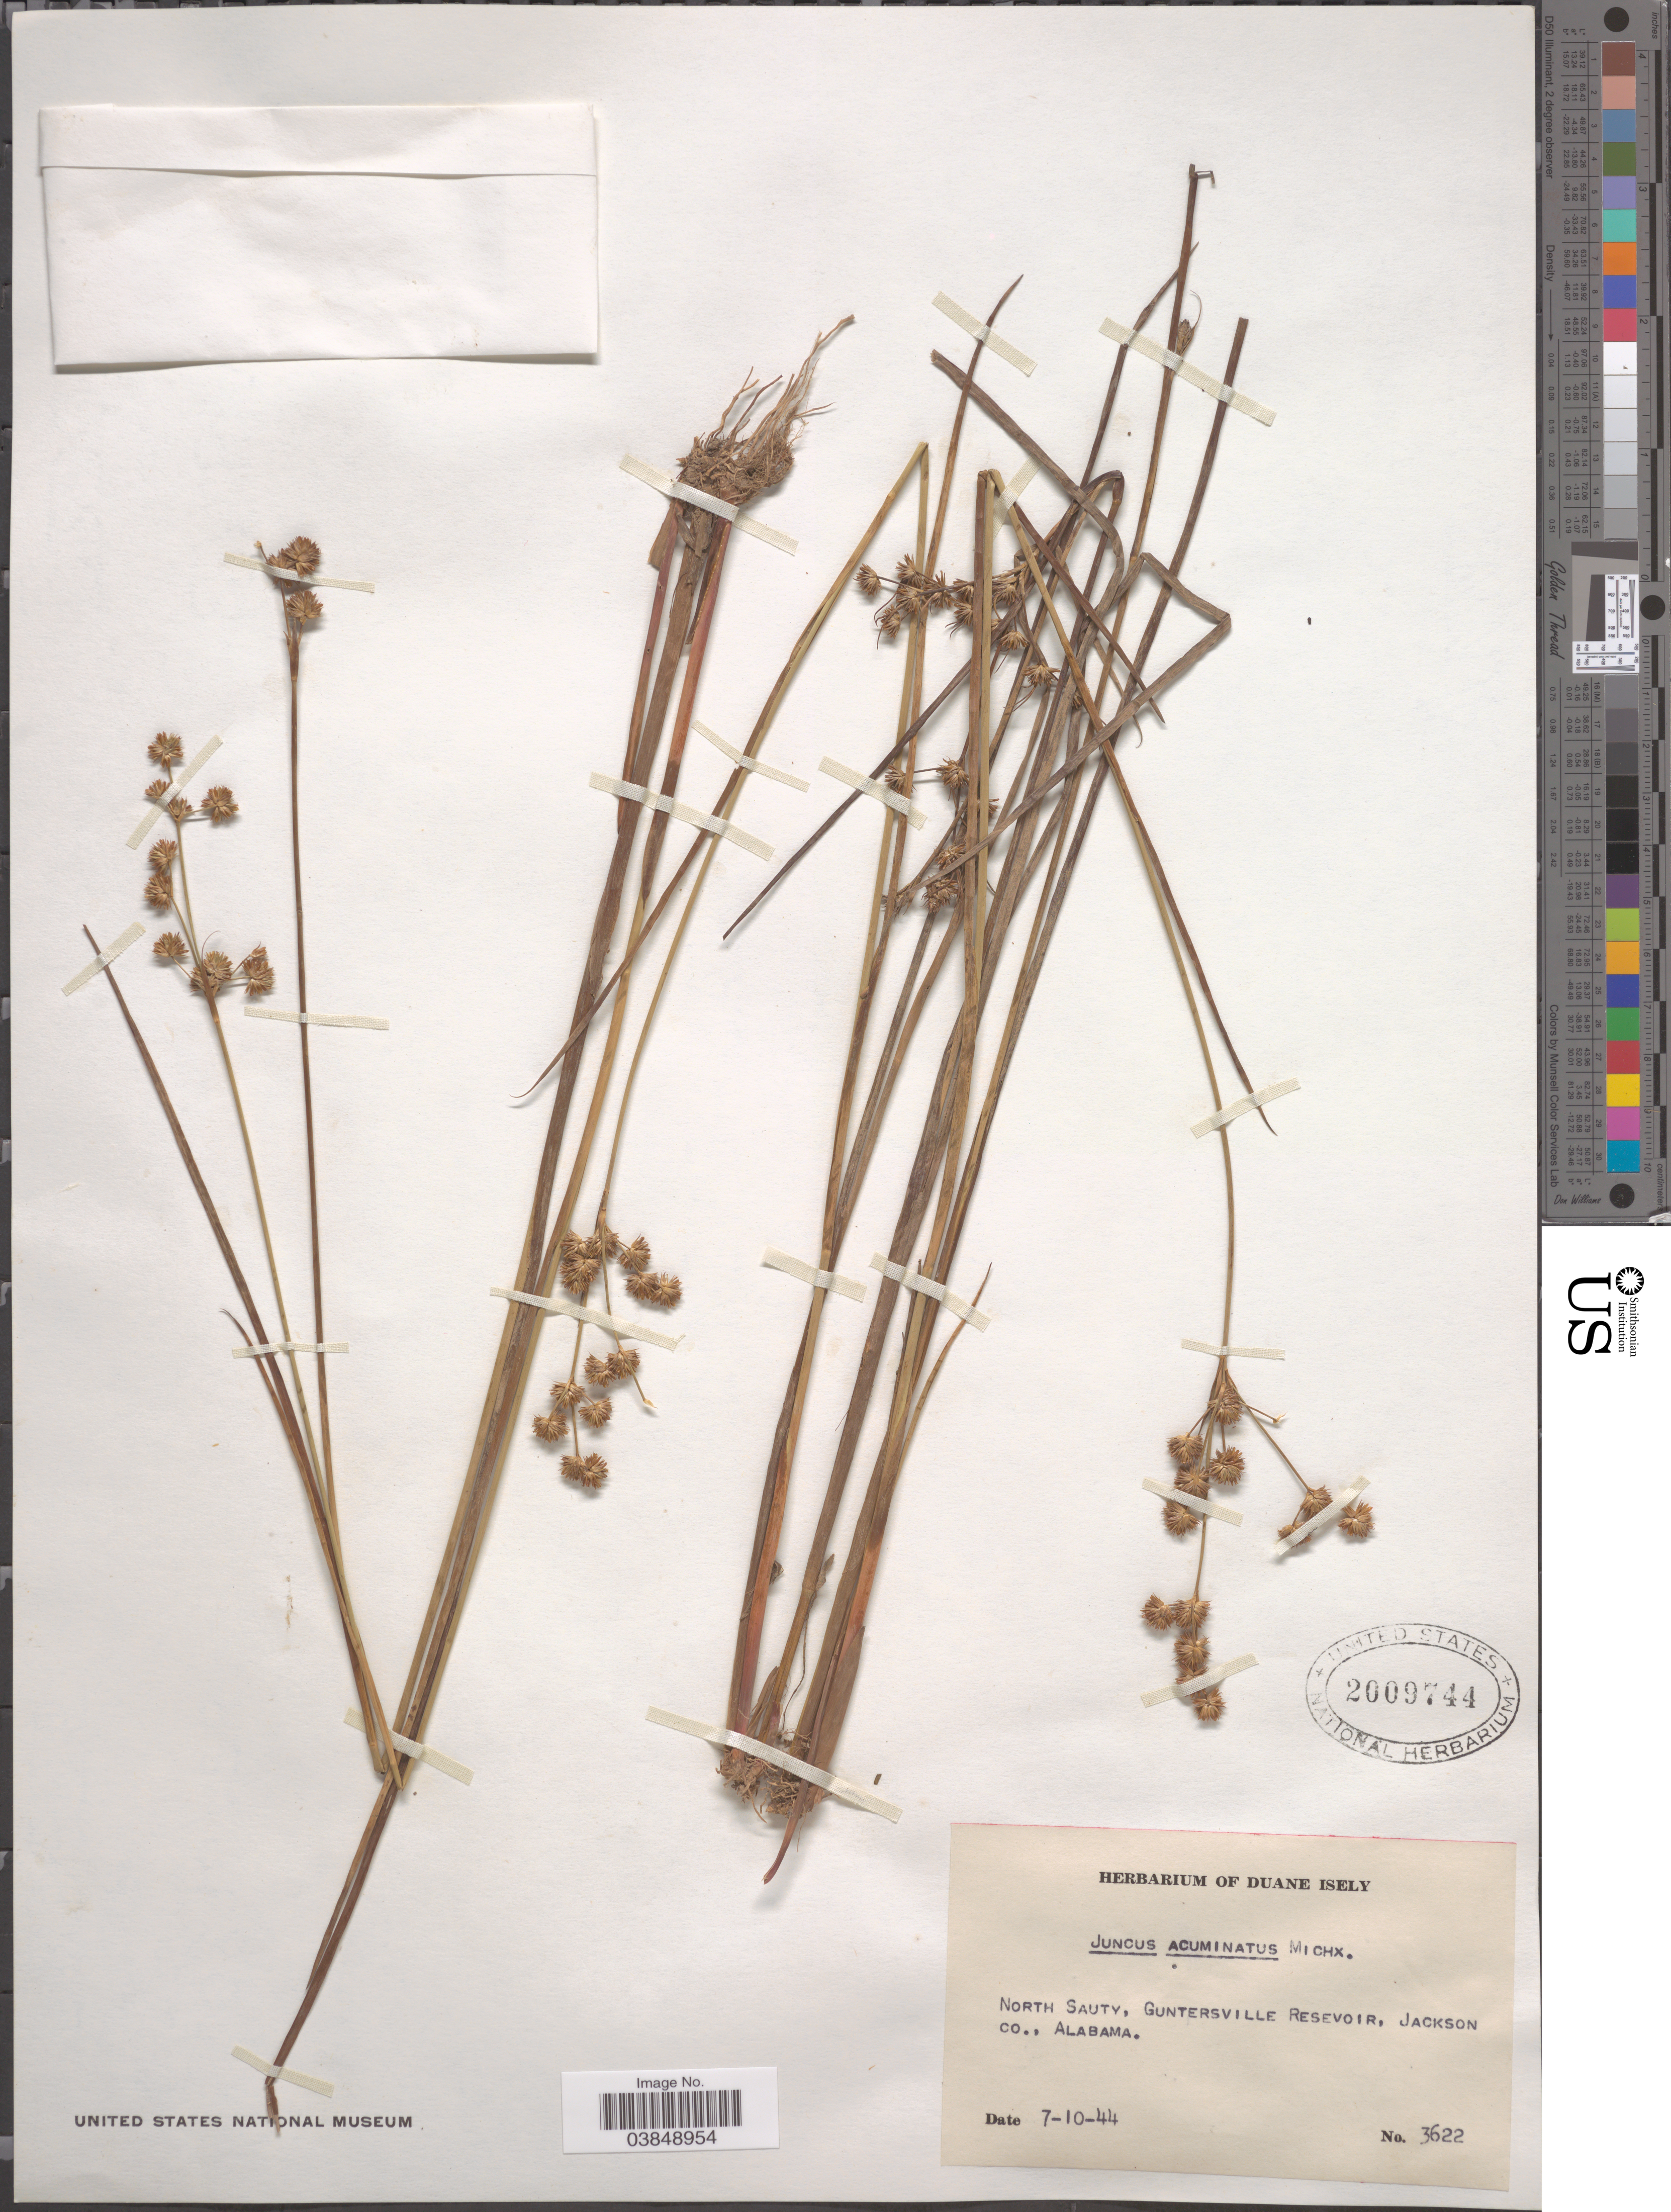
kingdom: Plantae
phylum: Tracheophyta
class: Liliopsida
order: Poales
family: Juncaceae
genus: Juncus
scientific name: Juncus acuminatus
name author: Michx.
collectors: ex. herb. Duane Isely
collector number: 3622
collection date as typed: Transcribed d/m/y: 10/7/44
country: United States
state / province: Alabama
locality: North Sauty, Guntersville Reservoir, Jackson co.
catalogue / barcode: US 2009744